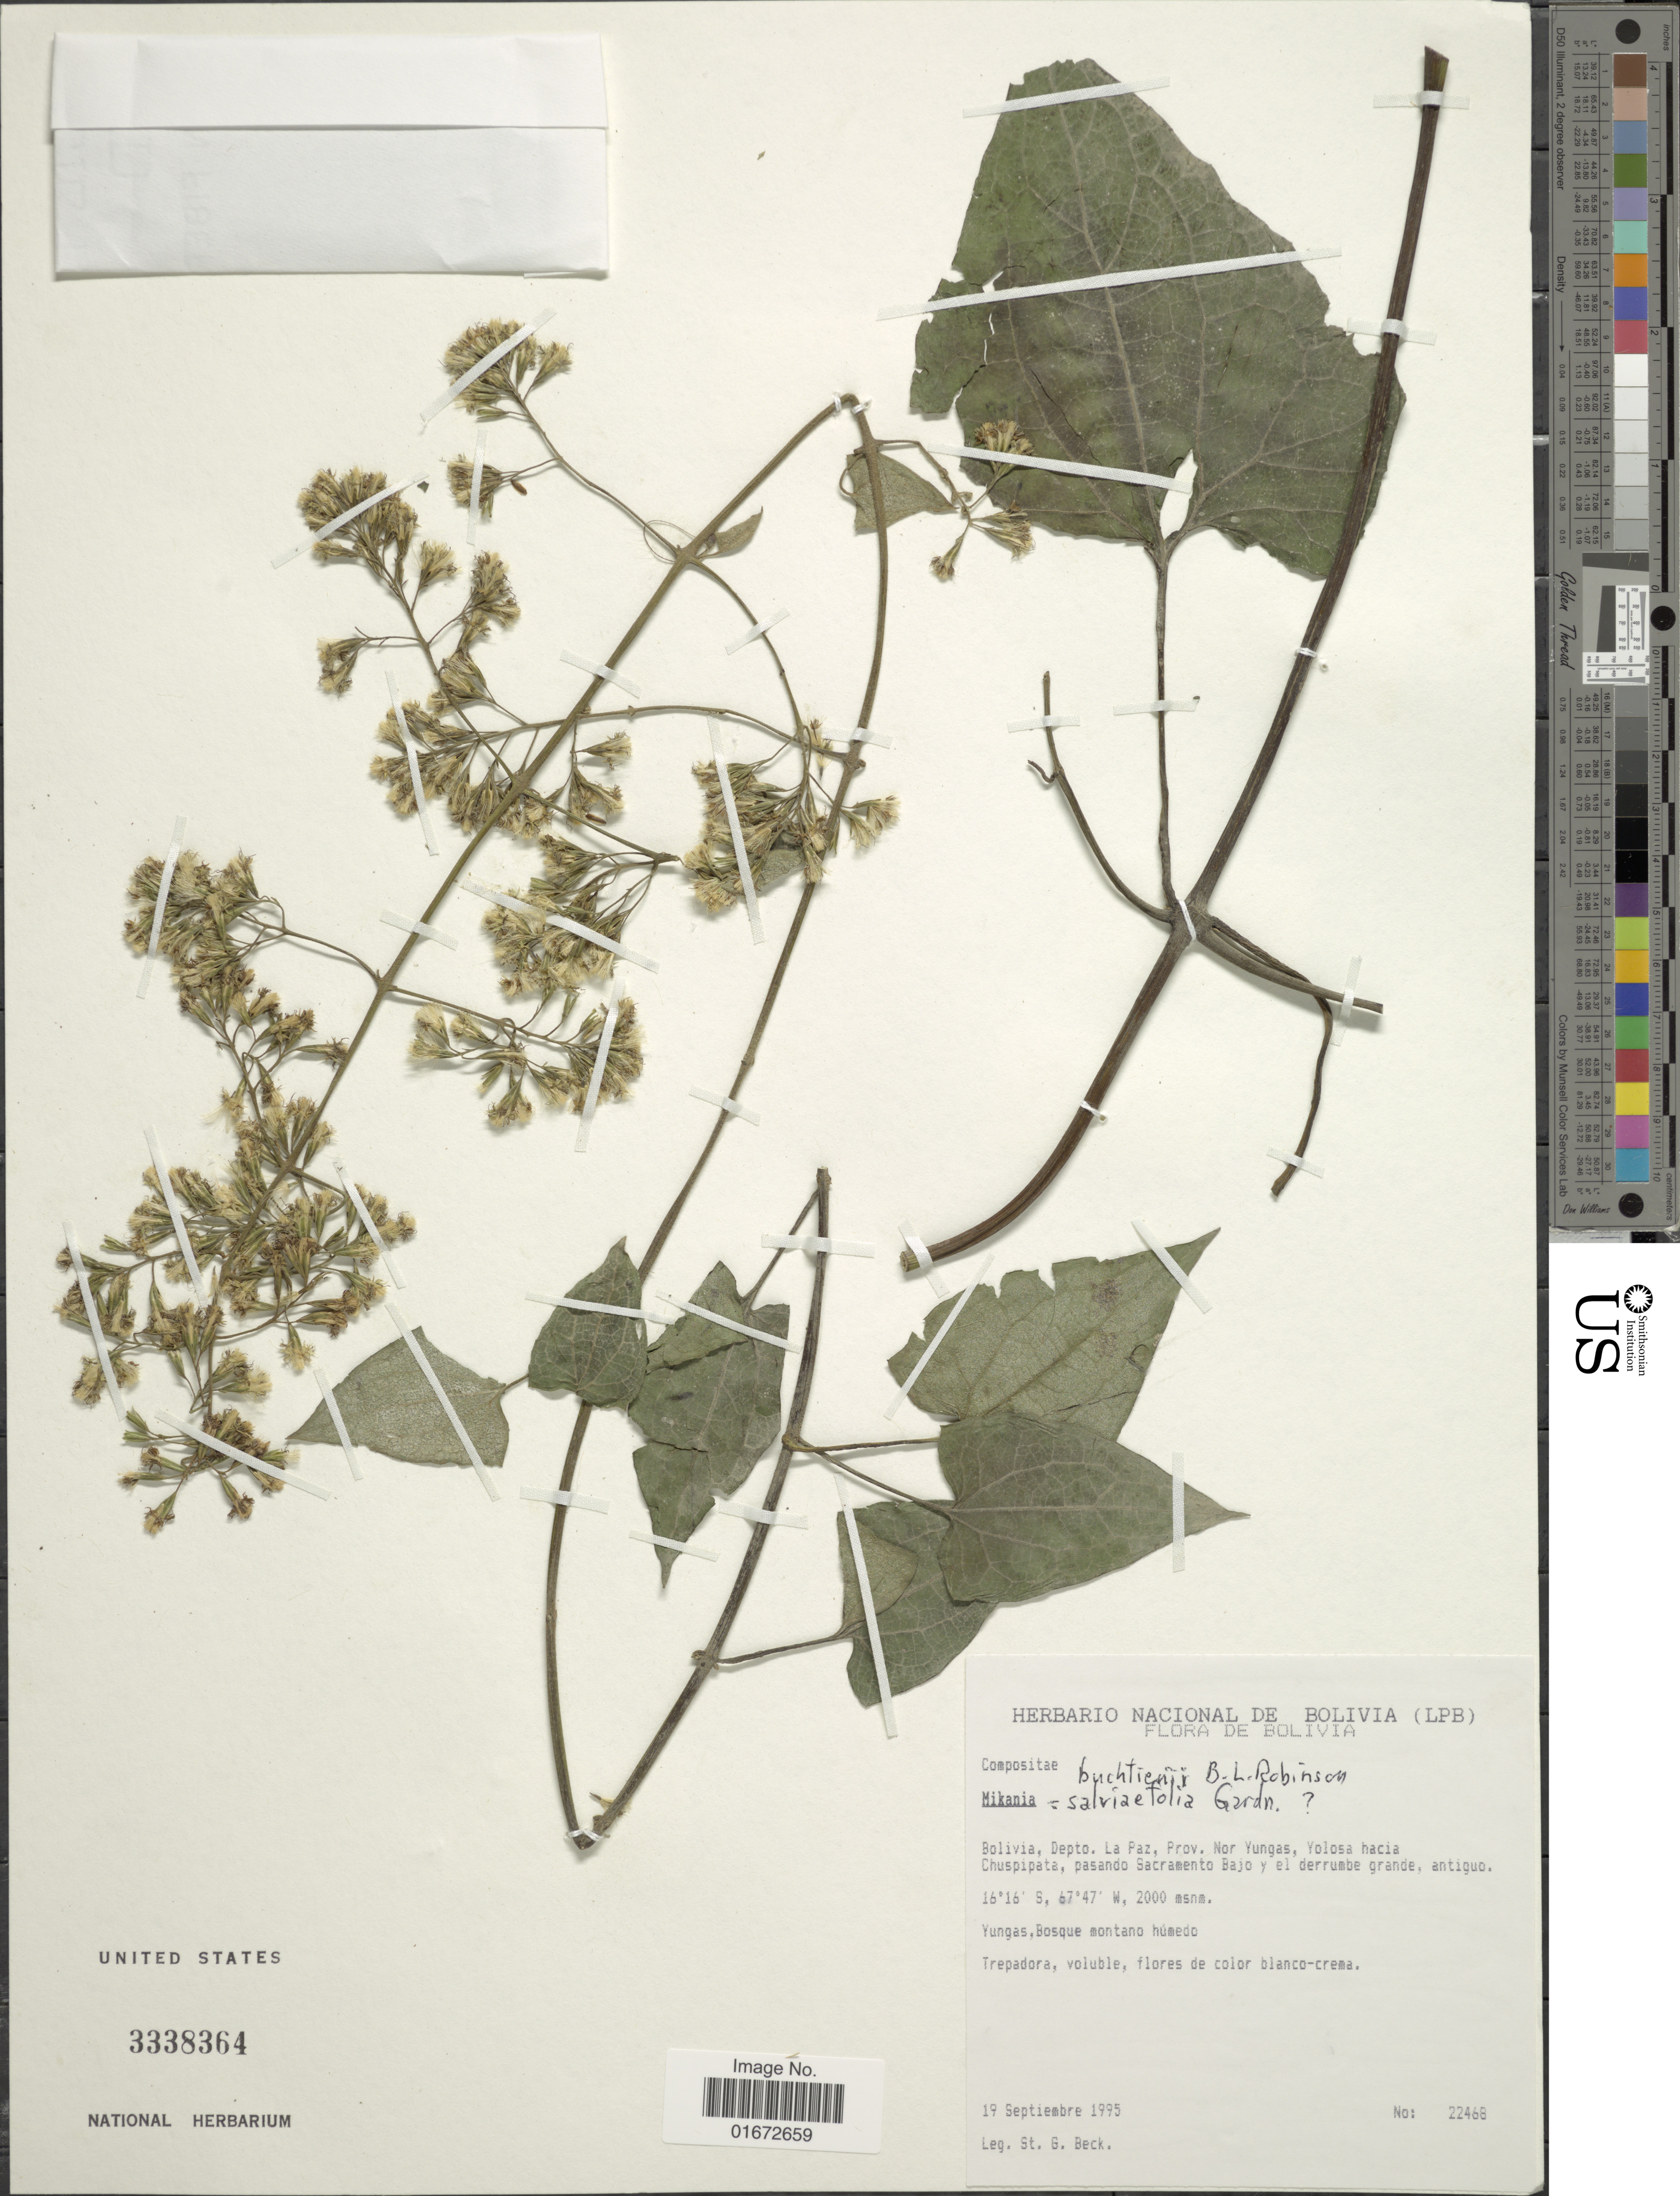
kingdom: Plantae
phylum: Tracheophyta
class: Magnoliopsida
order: Asterales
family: Asteraceae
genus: Mikania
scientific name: Mikania buchtienii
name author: B.L. Rob.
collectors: S. G. Beck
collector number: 22468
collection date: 1995-09-19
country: Bolivia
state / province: La Paz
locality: Bolivia, Depto. La Paz, Prov. Nor Yungas, Yoloas hacia Chuspipate, pasando Sacramento Bajo y el derrumbe grande, antiguo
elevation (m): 2000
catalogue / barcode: US 3338364